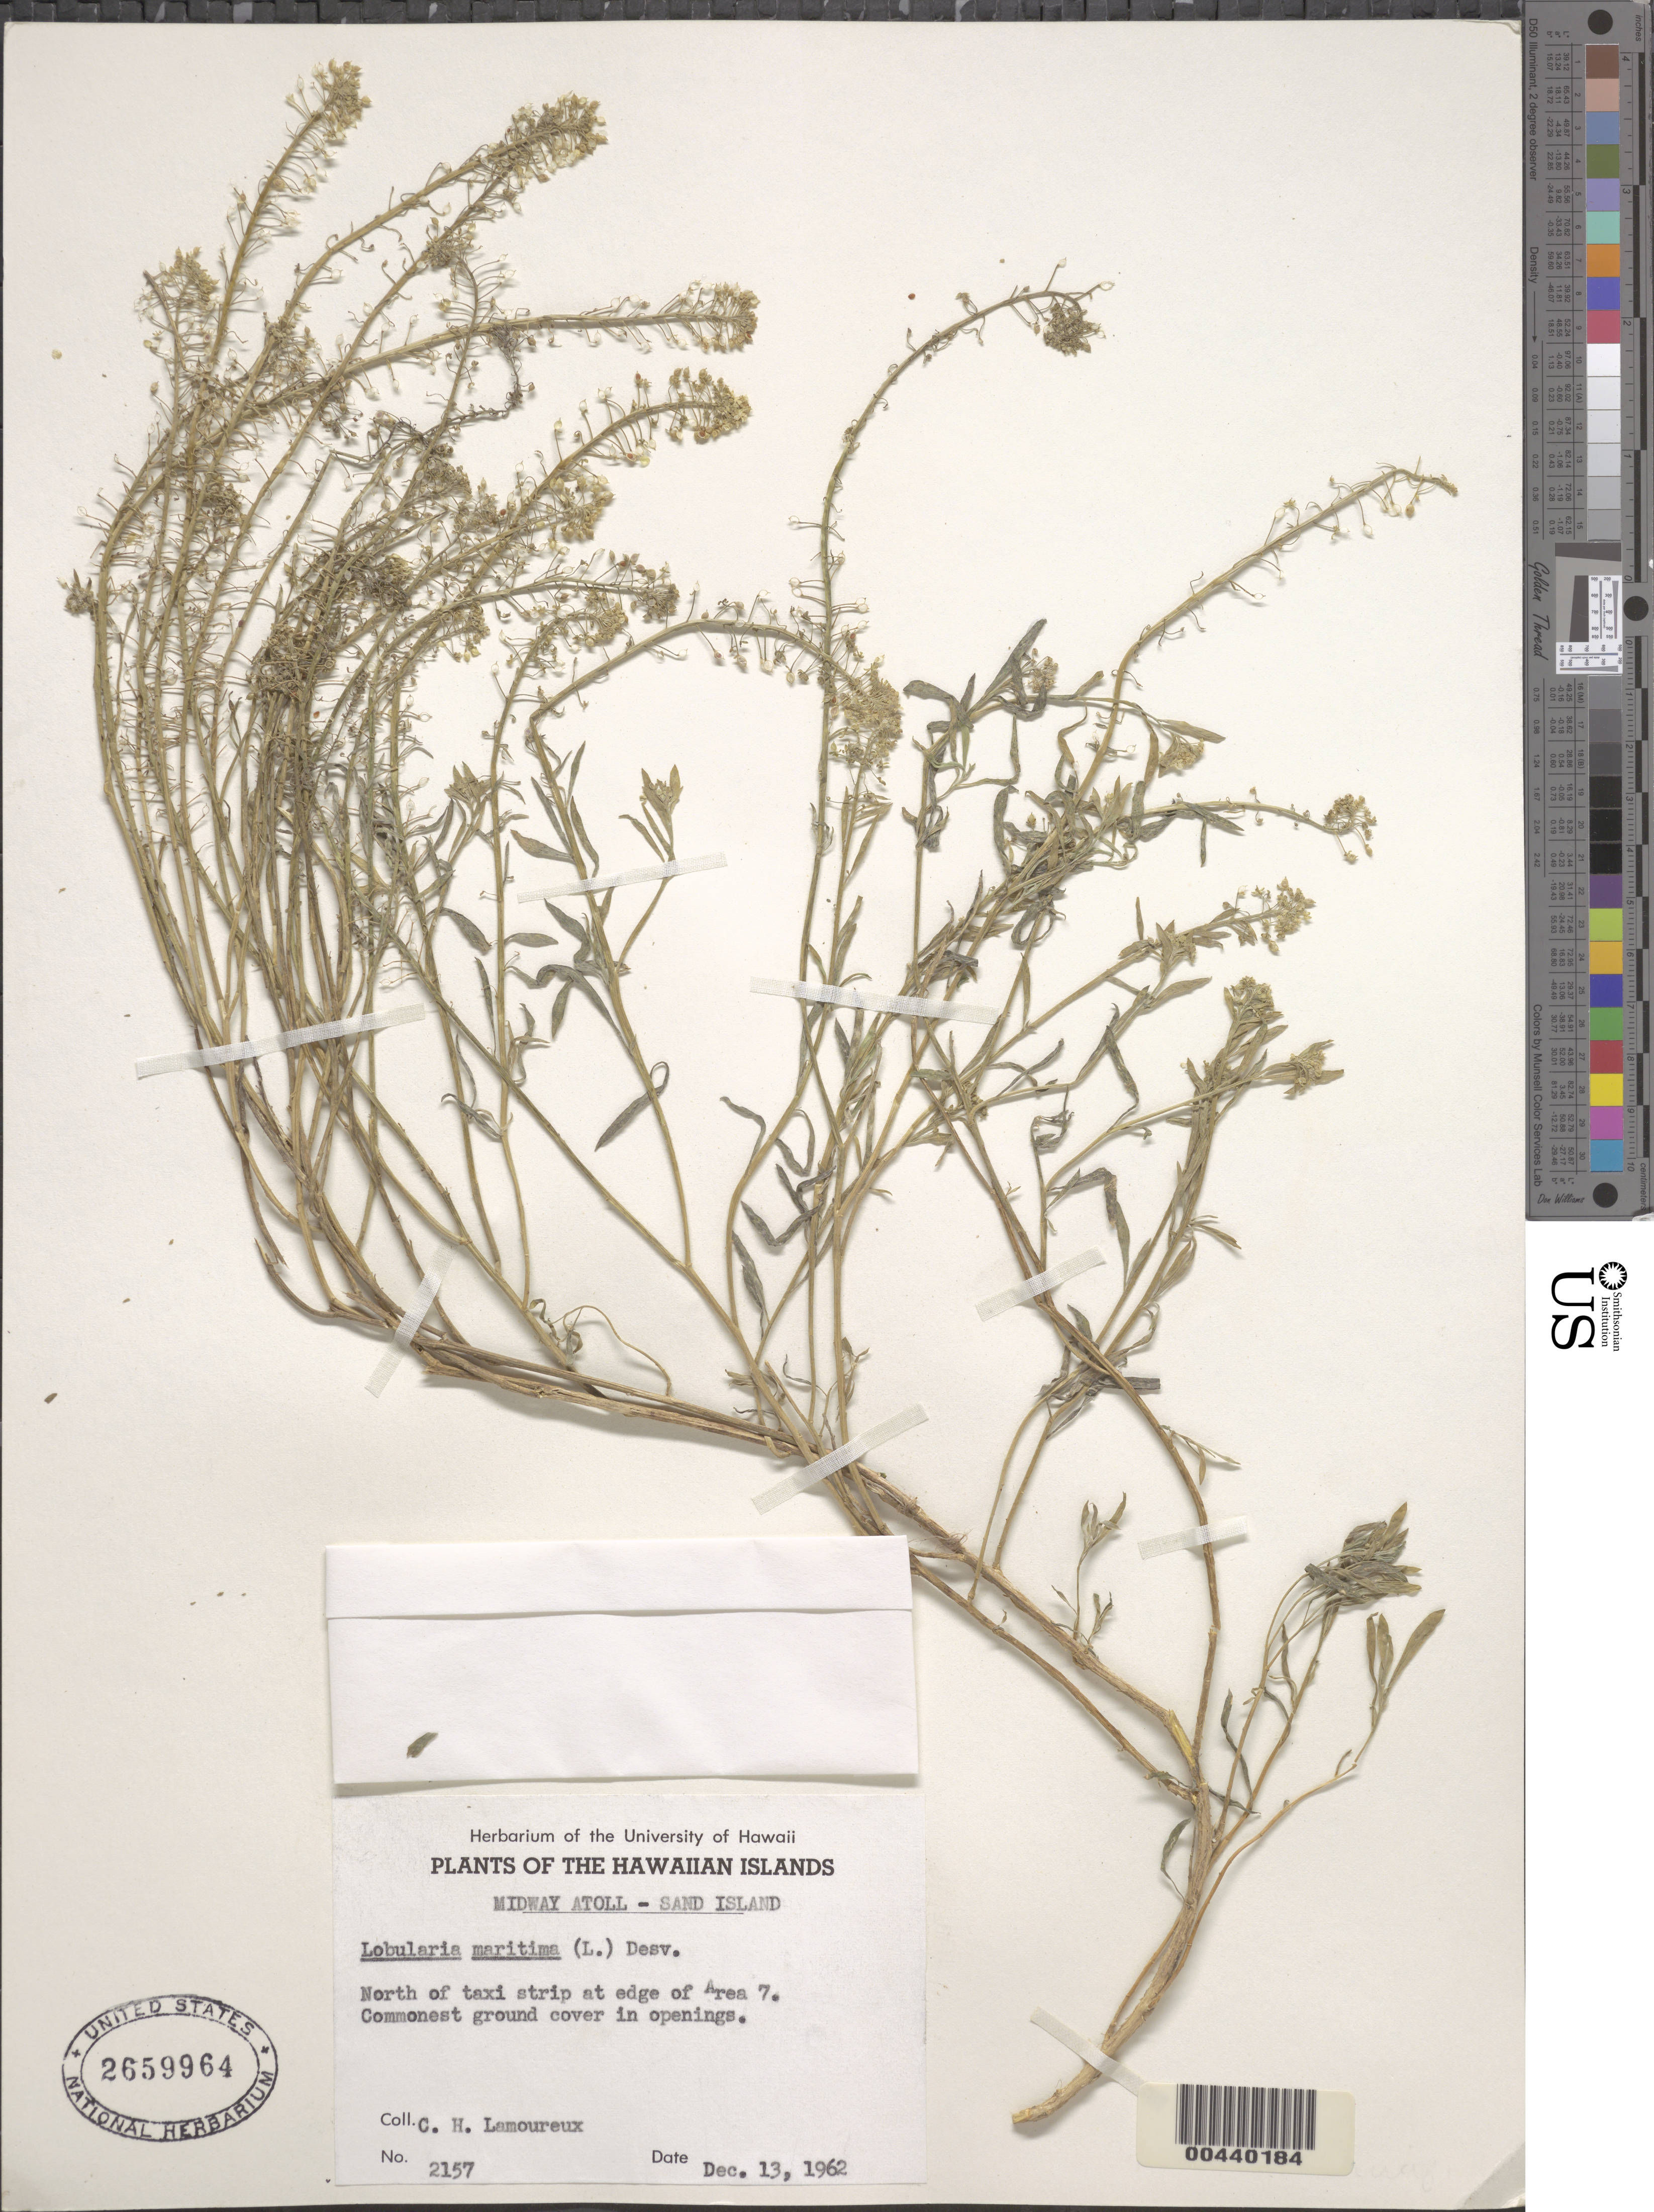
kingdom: Plantae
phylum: Tracheophyta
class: Magnoliopsida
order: Brassicales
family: Brassicaceae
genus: Lobularia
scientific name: Lobularia maritima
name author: (L.) Desv.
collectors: C. H. Lamoureux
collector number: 2157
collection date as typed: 13 Dec 1962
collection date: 1962-12-13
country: U.S. Administered Pacific Islands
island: Midway Atoll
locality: North of taxi strip at edge of Area 7, Sand Islet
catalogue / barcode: US 2659964